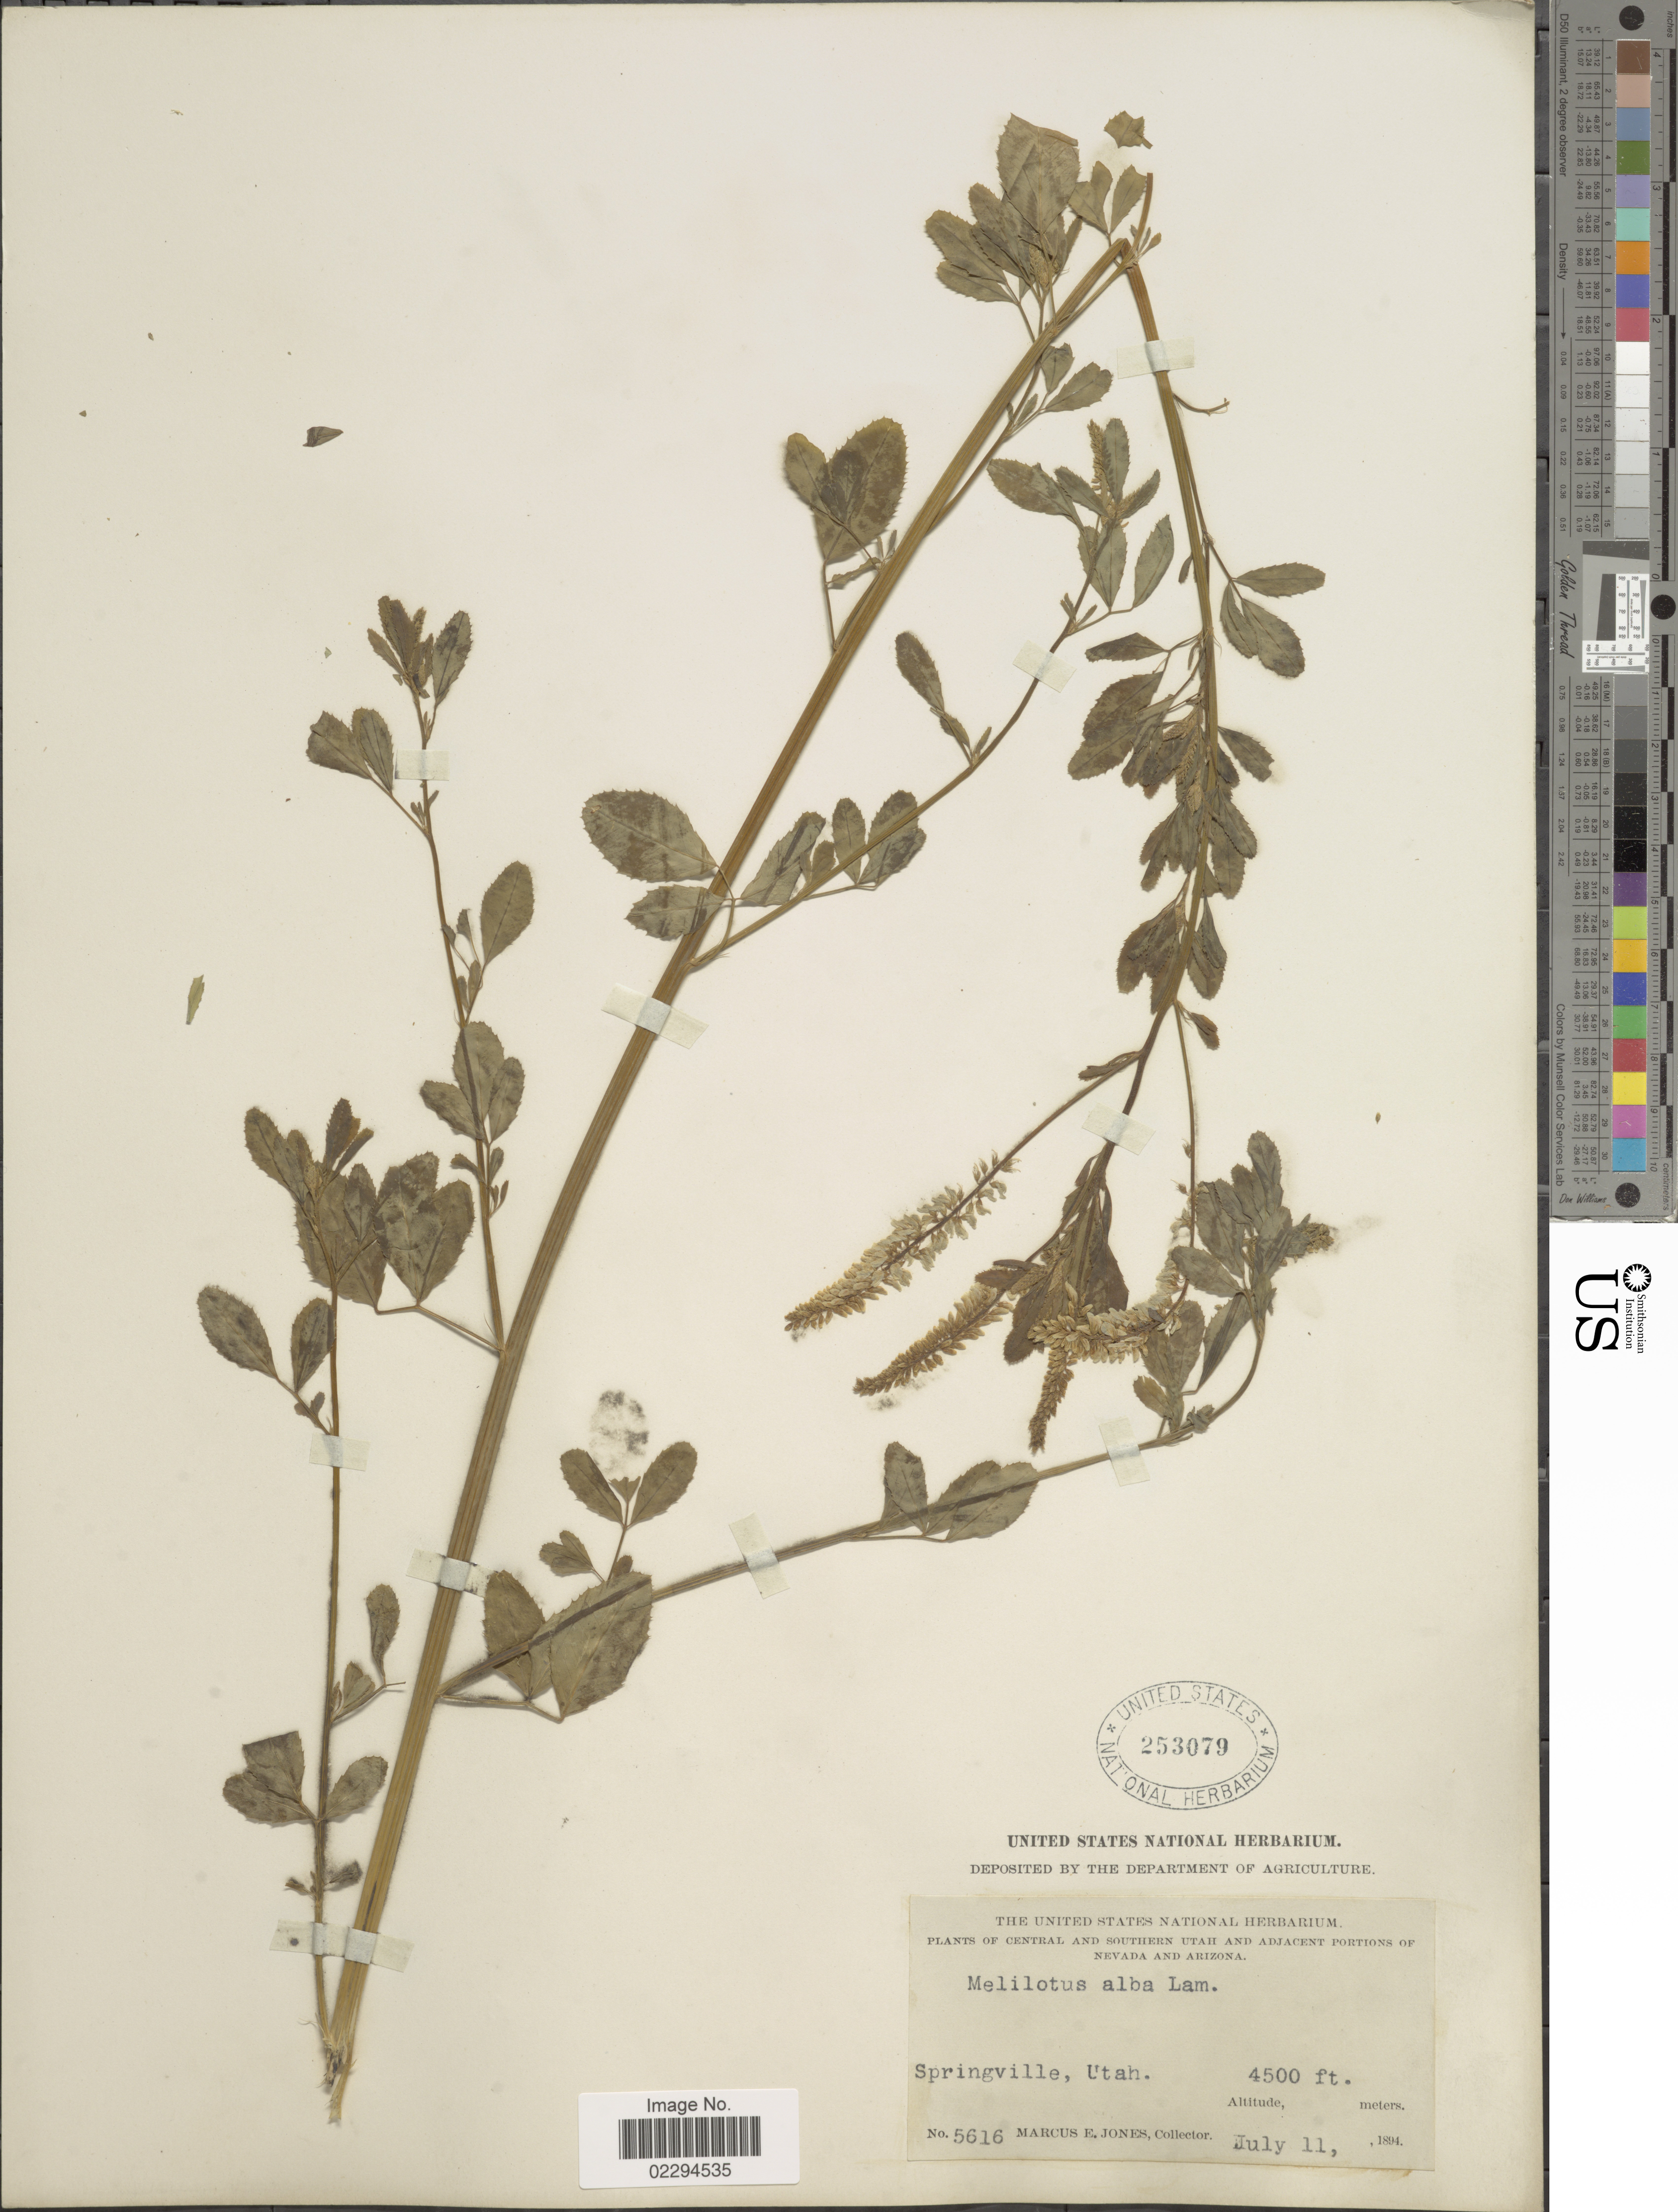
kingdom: Plantae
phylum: Tracheophyta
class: Magnoliopsida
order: Fabales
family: Fabaceae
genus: Melilotus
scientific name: Melilotus albus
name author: Medik.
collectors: M. E. Jones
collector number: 5616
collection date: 1894-07-11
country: United States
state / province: Utah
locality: Springville. Central and southern Utah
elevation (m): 1372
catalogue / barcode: US 253079